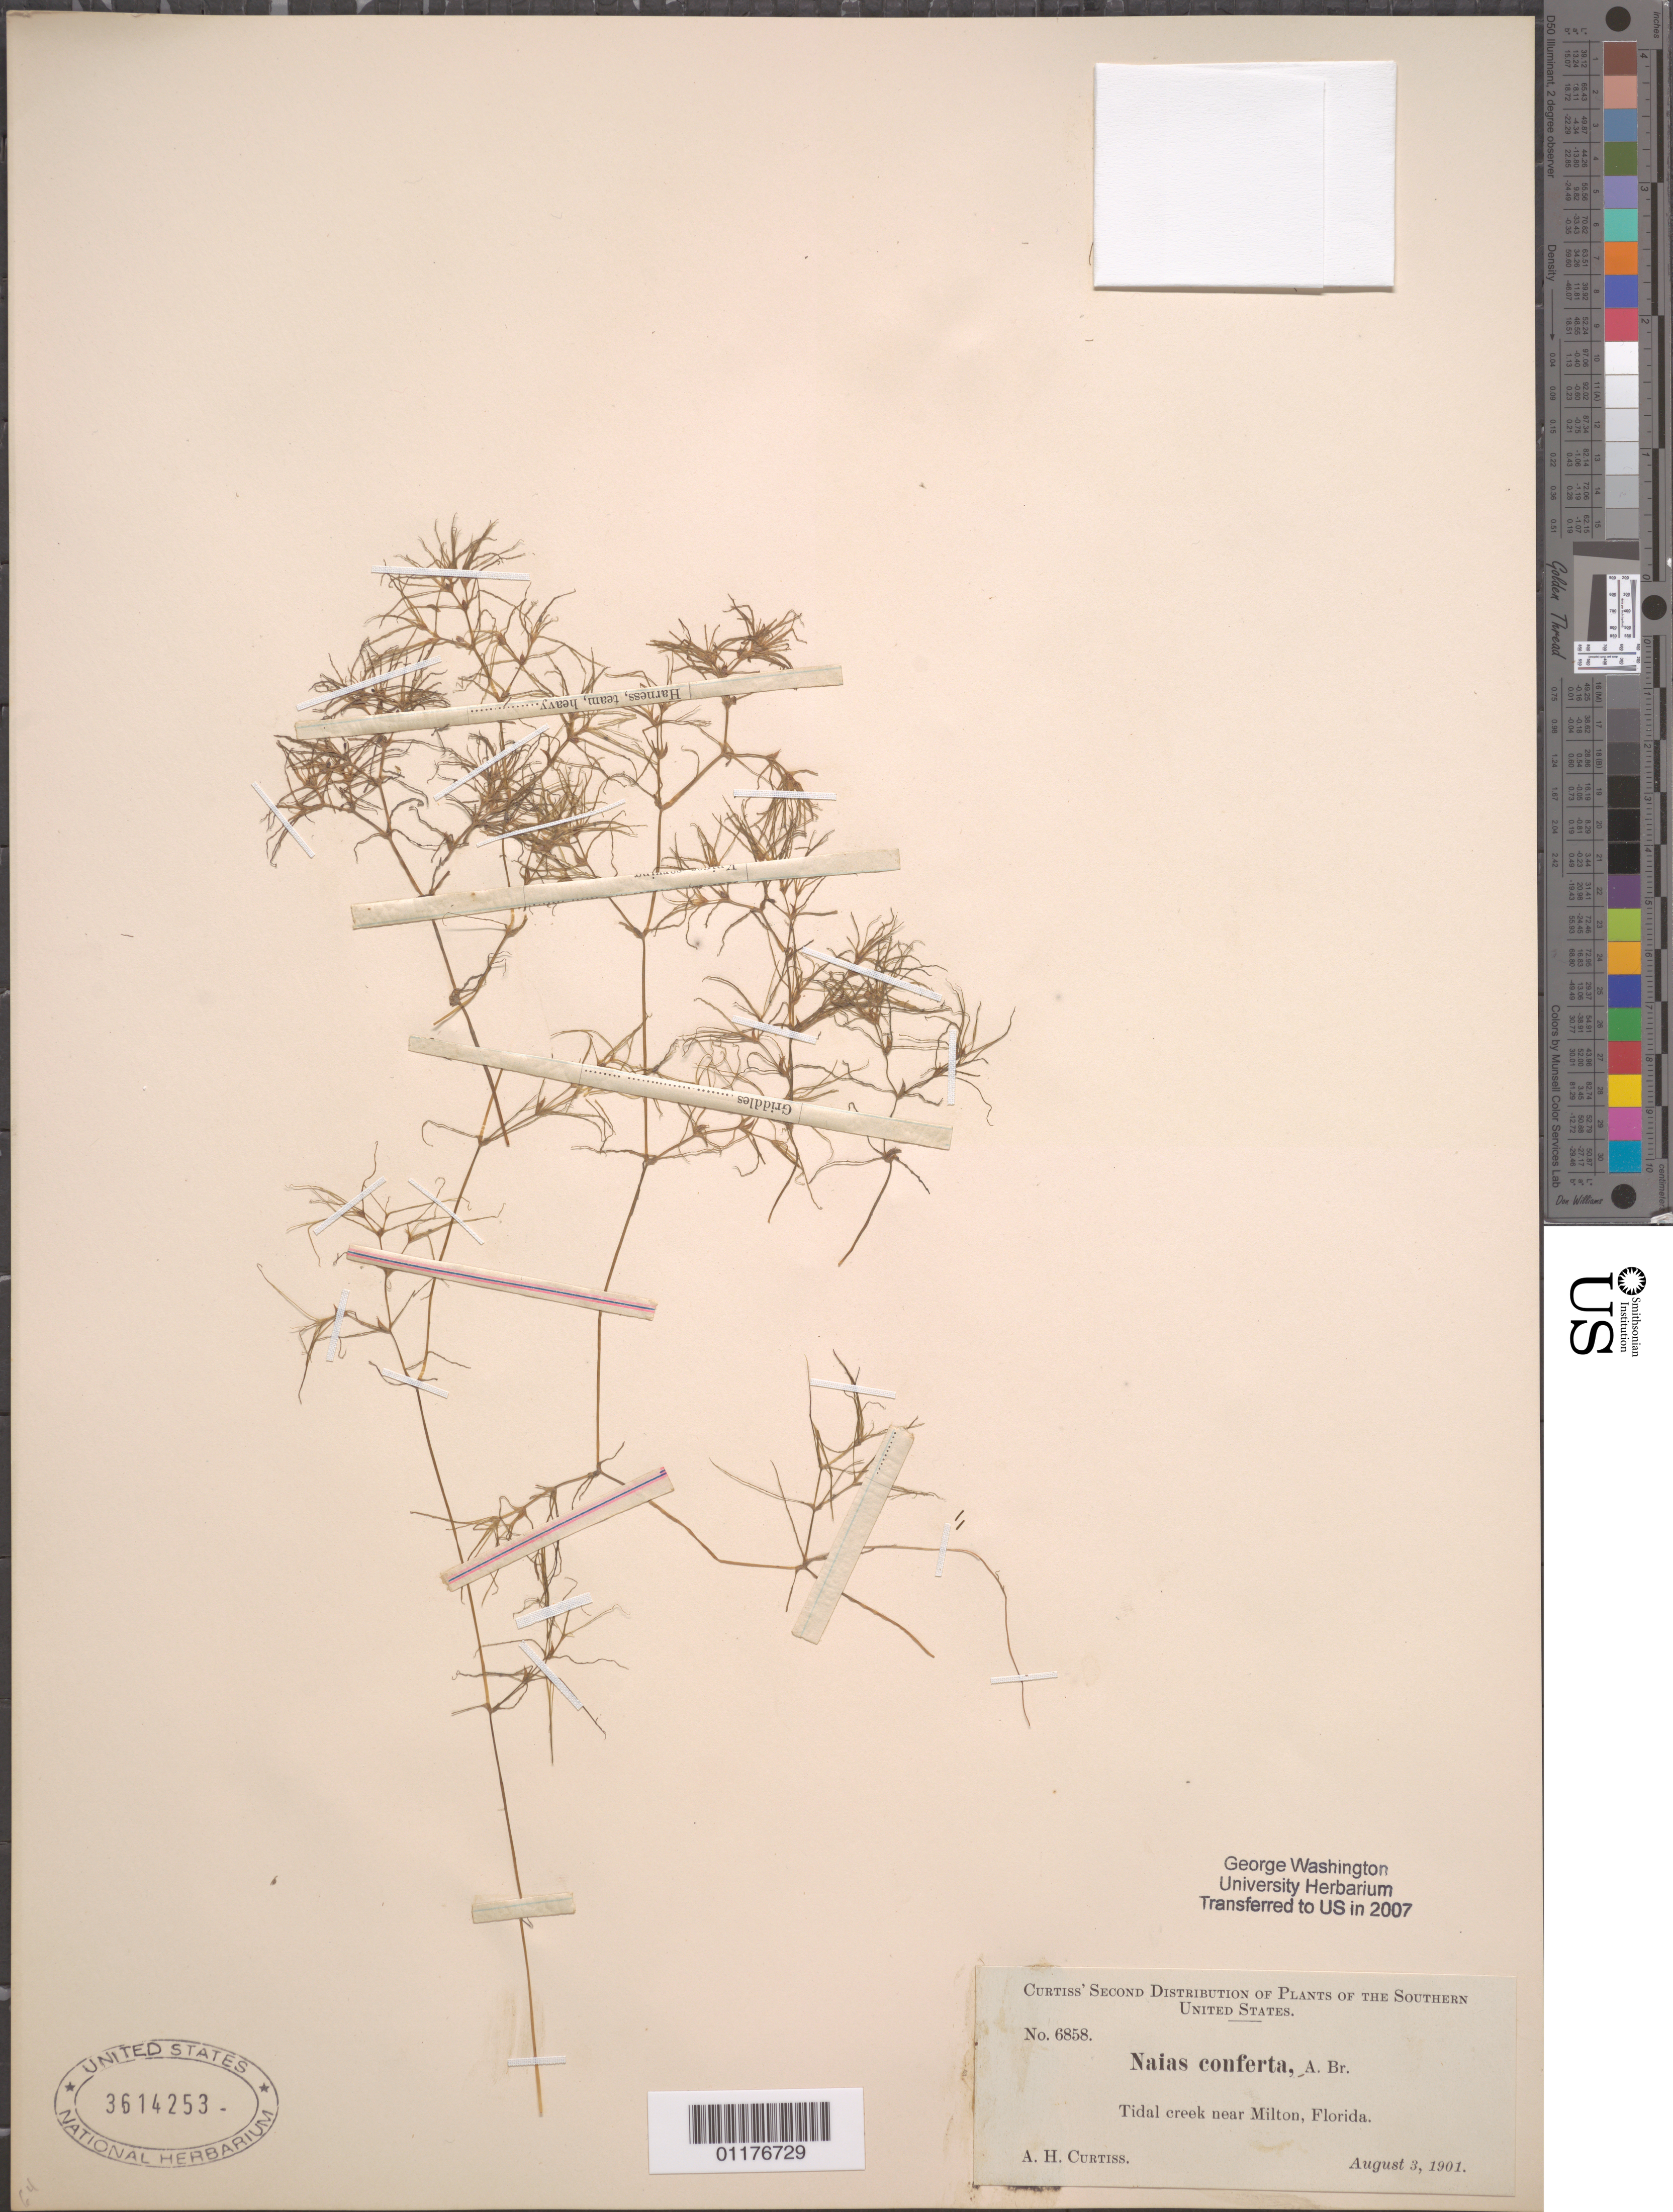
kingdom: Plantae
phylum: Tracheophyta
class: Liliopsida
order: Alismatales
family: Hydrocharitaceae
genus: Najas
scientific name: Najas conferta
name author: (A. Braun) A. Braun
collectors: A. H. Curtiss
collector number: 6858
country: United States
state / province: Florida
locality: Tidal creek near Milton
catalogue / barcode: US 3614253